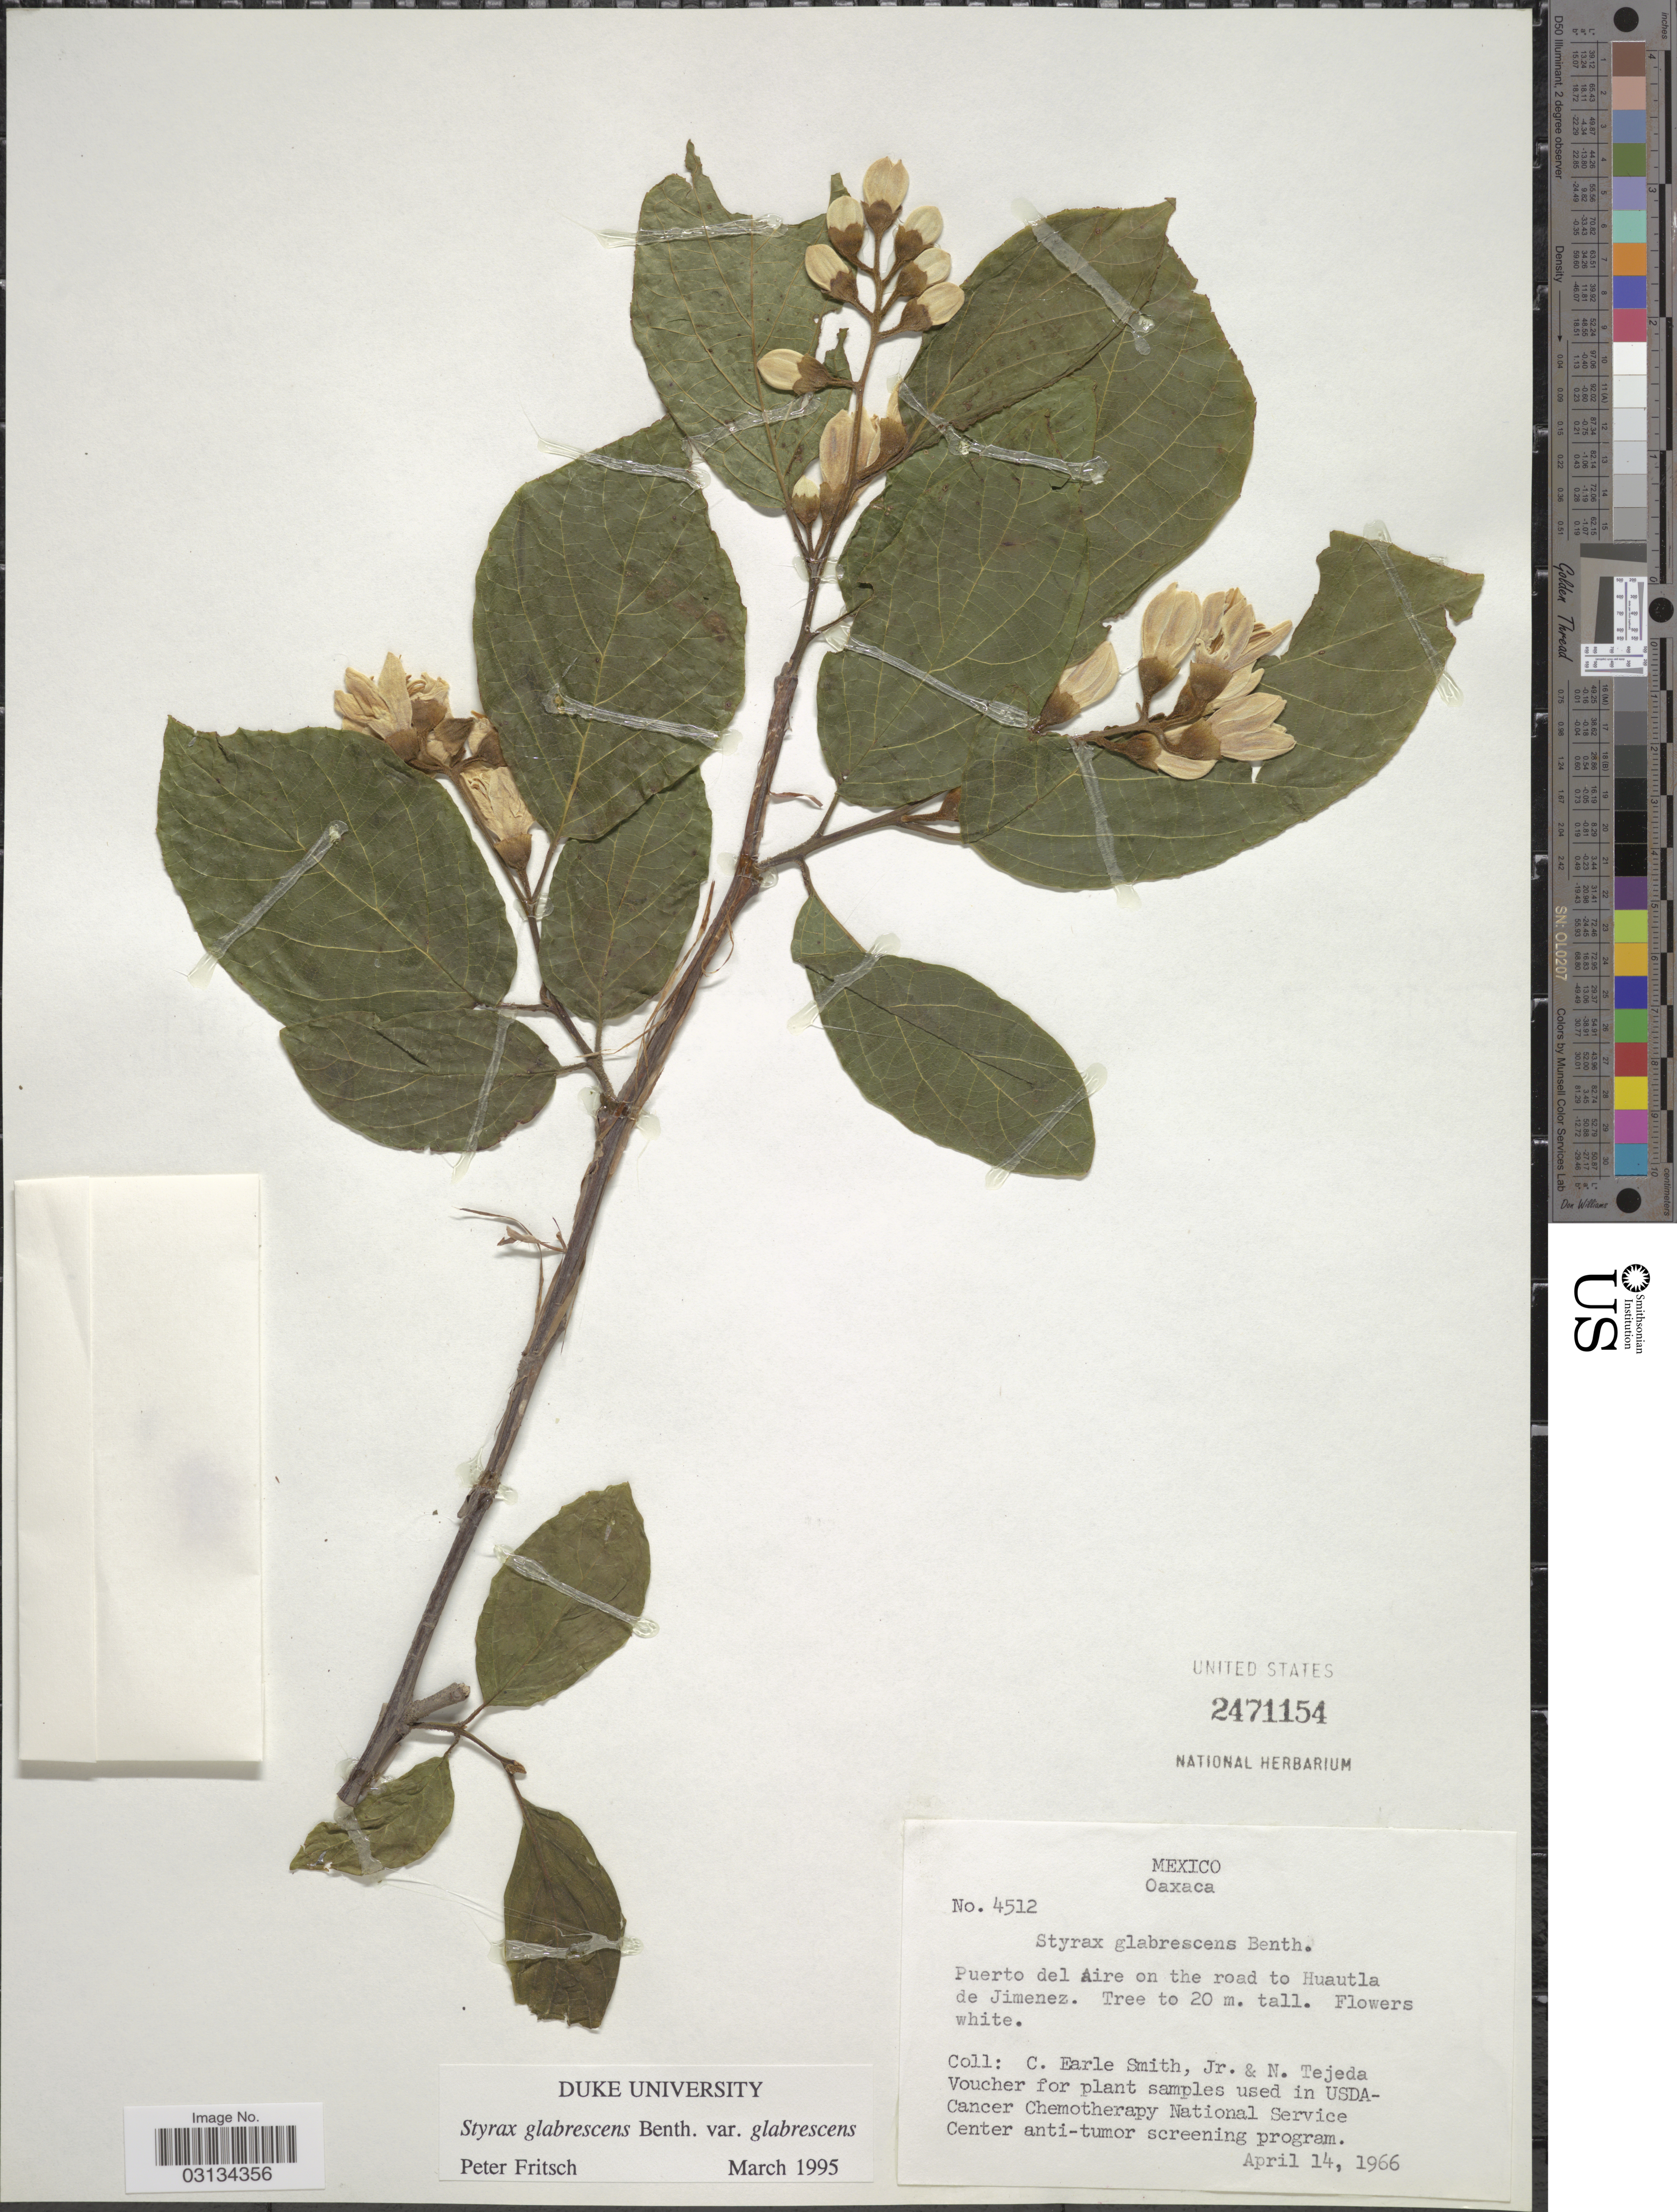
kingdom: Plantae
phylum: Tracheophyta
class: Magnoliopsida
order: Ericales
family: Styracaceae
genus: Styrax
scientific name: Styrax glabrescens Benth. var. glabrescens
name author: Benth.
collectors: C. E. Smith Jr. & N. Tejeda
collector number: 4512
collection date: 1966-04-14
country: Mexico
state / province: Oaxaca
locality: Puerto del Aire on the road to Huautla de Jimenez.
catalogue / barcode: US 2471154